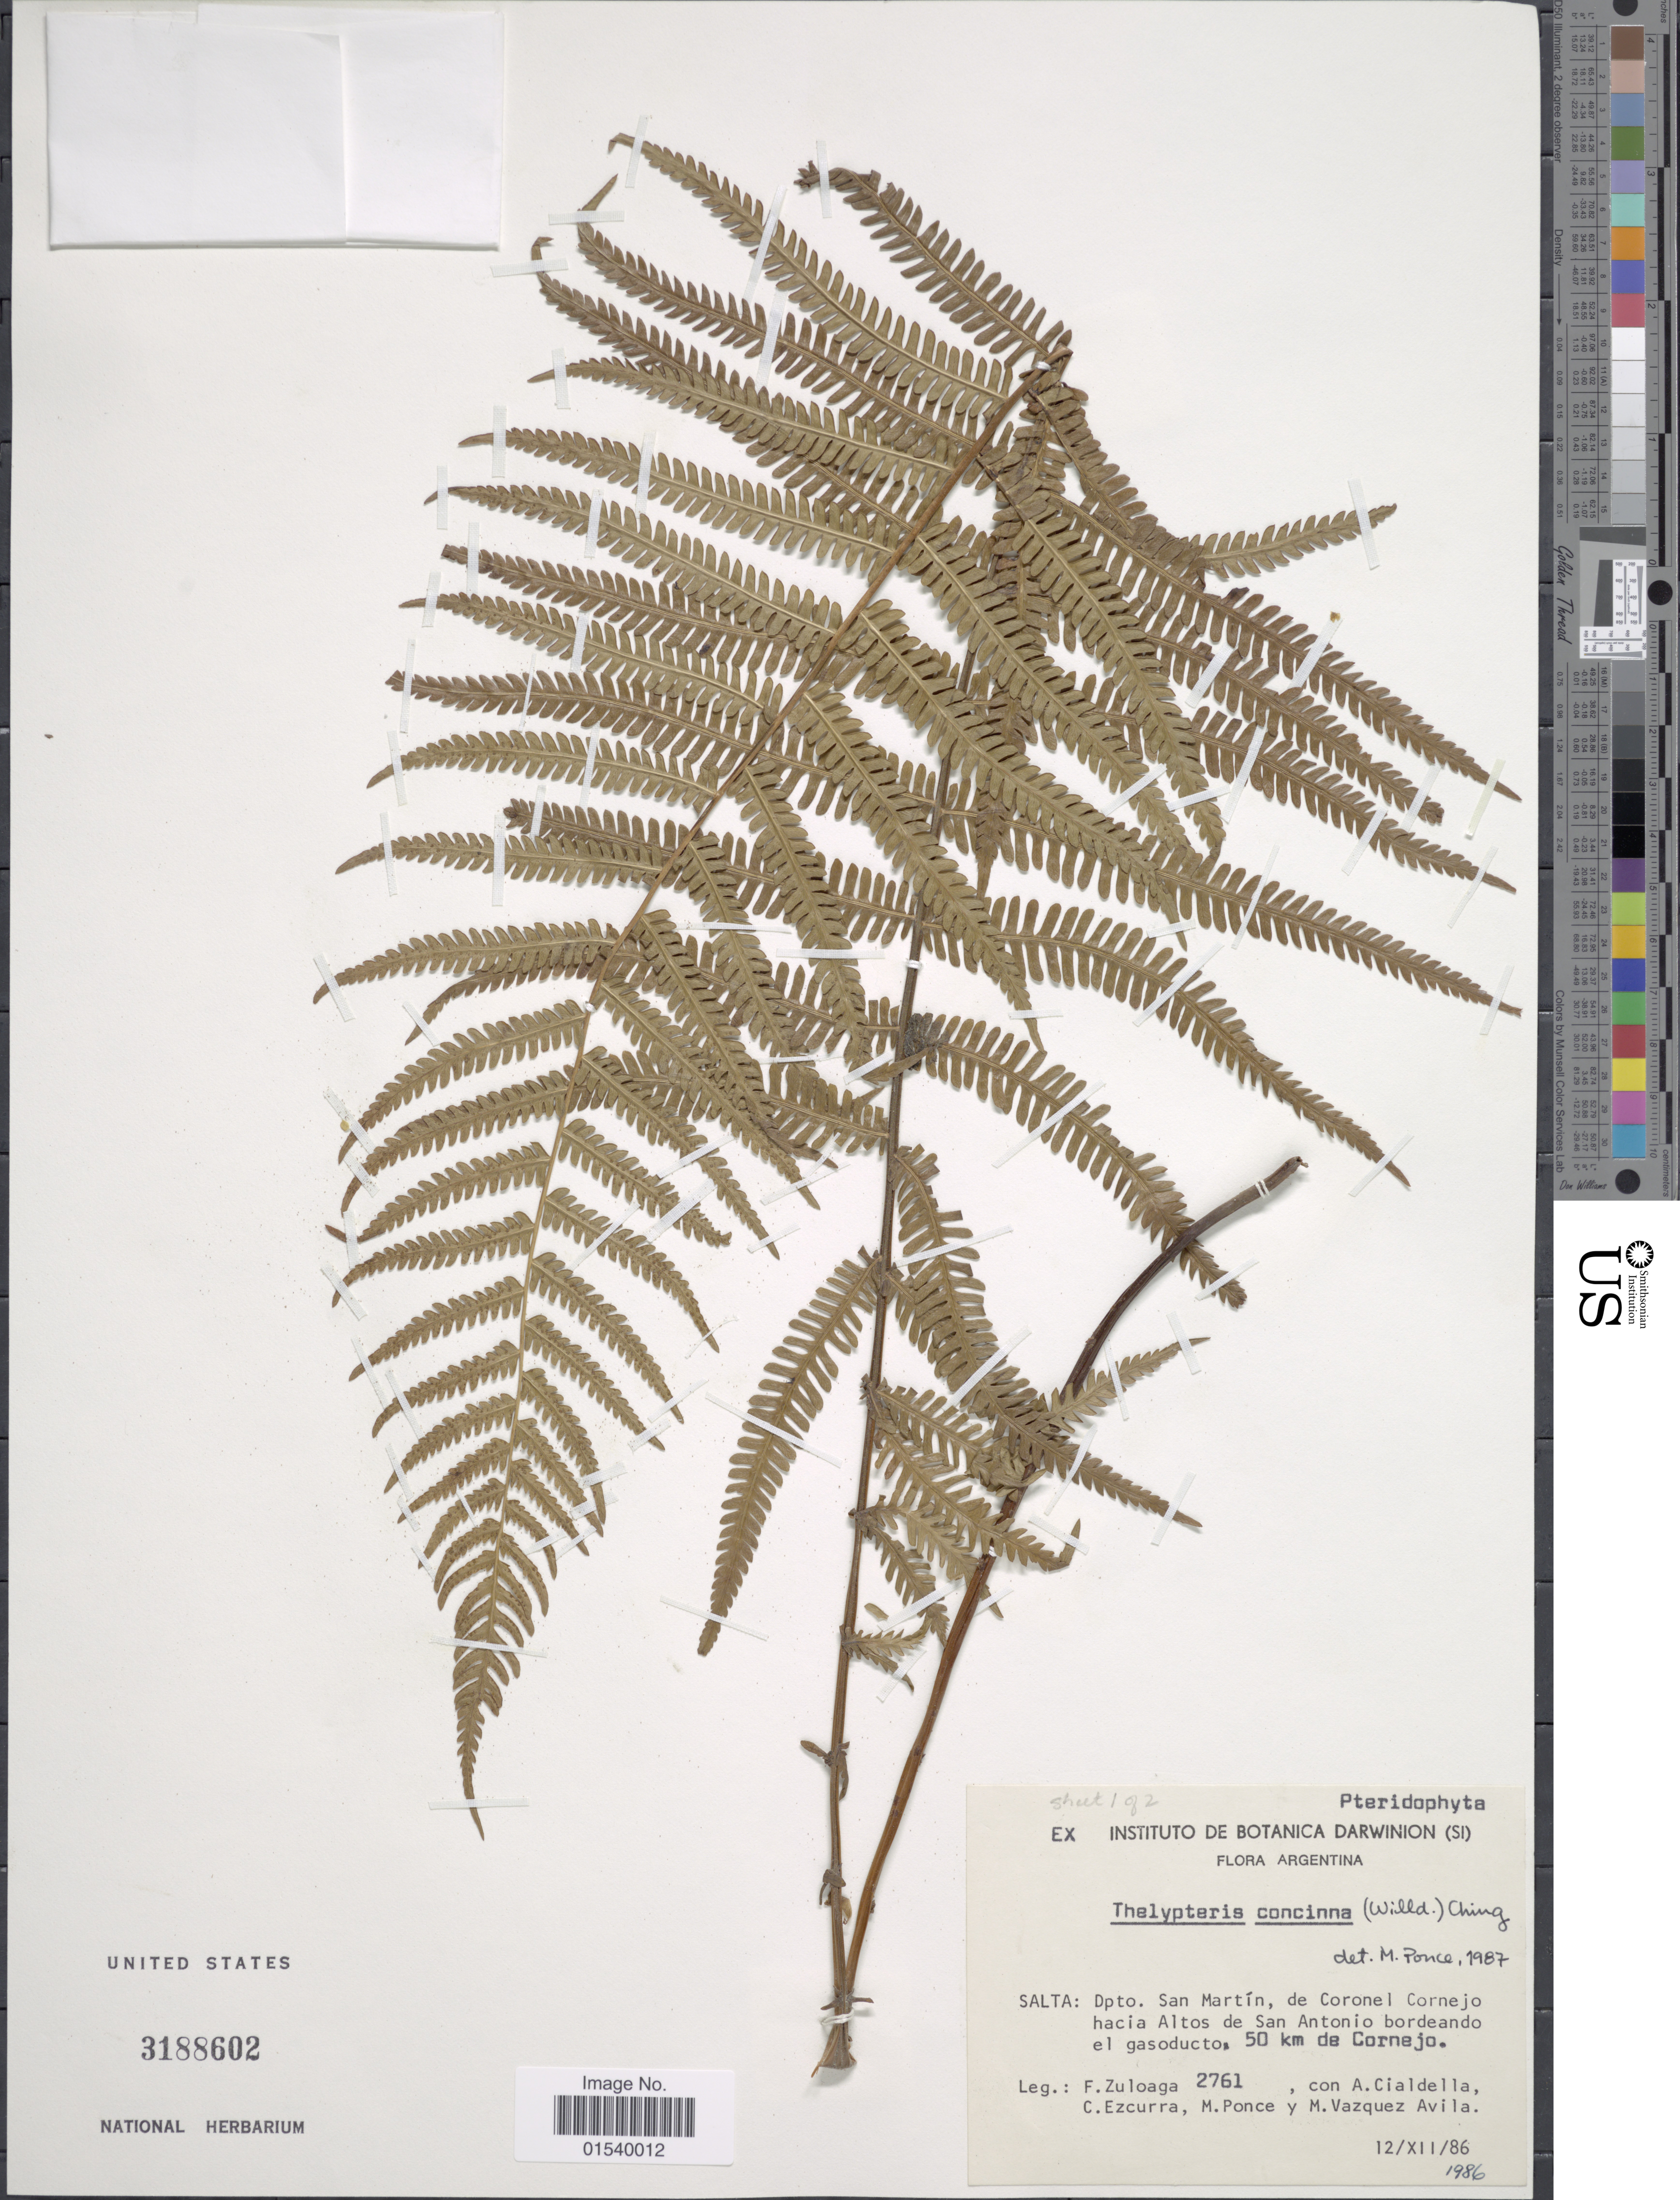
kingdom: Plantae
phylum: Tracheophyta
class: Polypodiopsida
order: Polypodiales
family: Thelypteridaceae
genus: Amauropelta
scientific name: Amauropelta concinna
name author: (Willd.) Pic. Serm.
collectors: F. Zuloaga, A. M. Cialdella, C. Ezcurra, M. Ponce & M. D. Vázquez A.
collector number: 2761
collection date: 1986-12-12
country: Argentina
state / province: Salta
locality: Dpto San Martín, de Coronel Cornejo hacia Altos de San Antonio bordeando el gasoducto, 50 km de Cornejo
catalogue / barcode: US 3188602